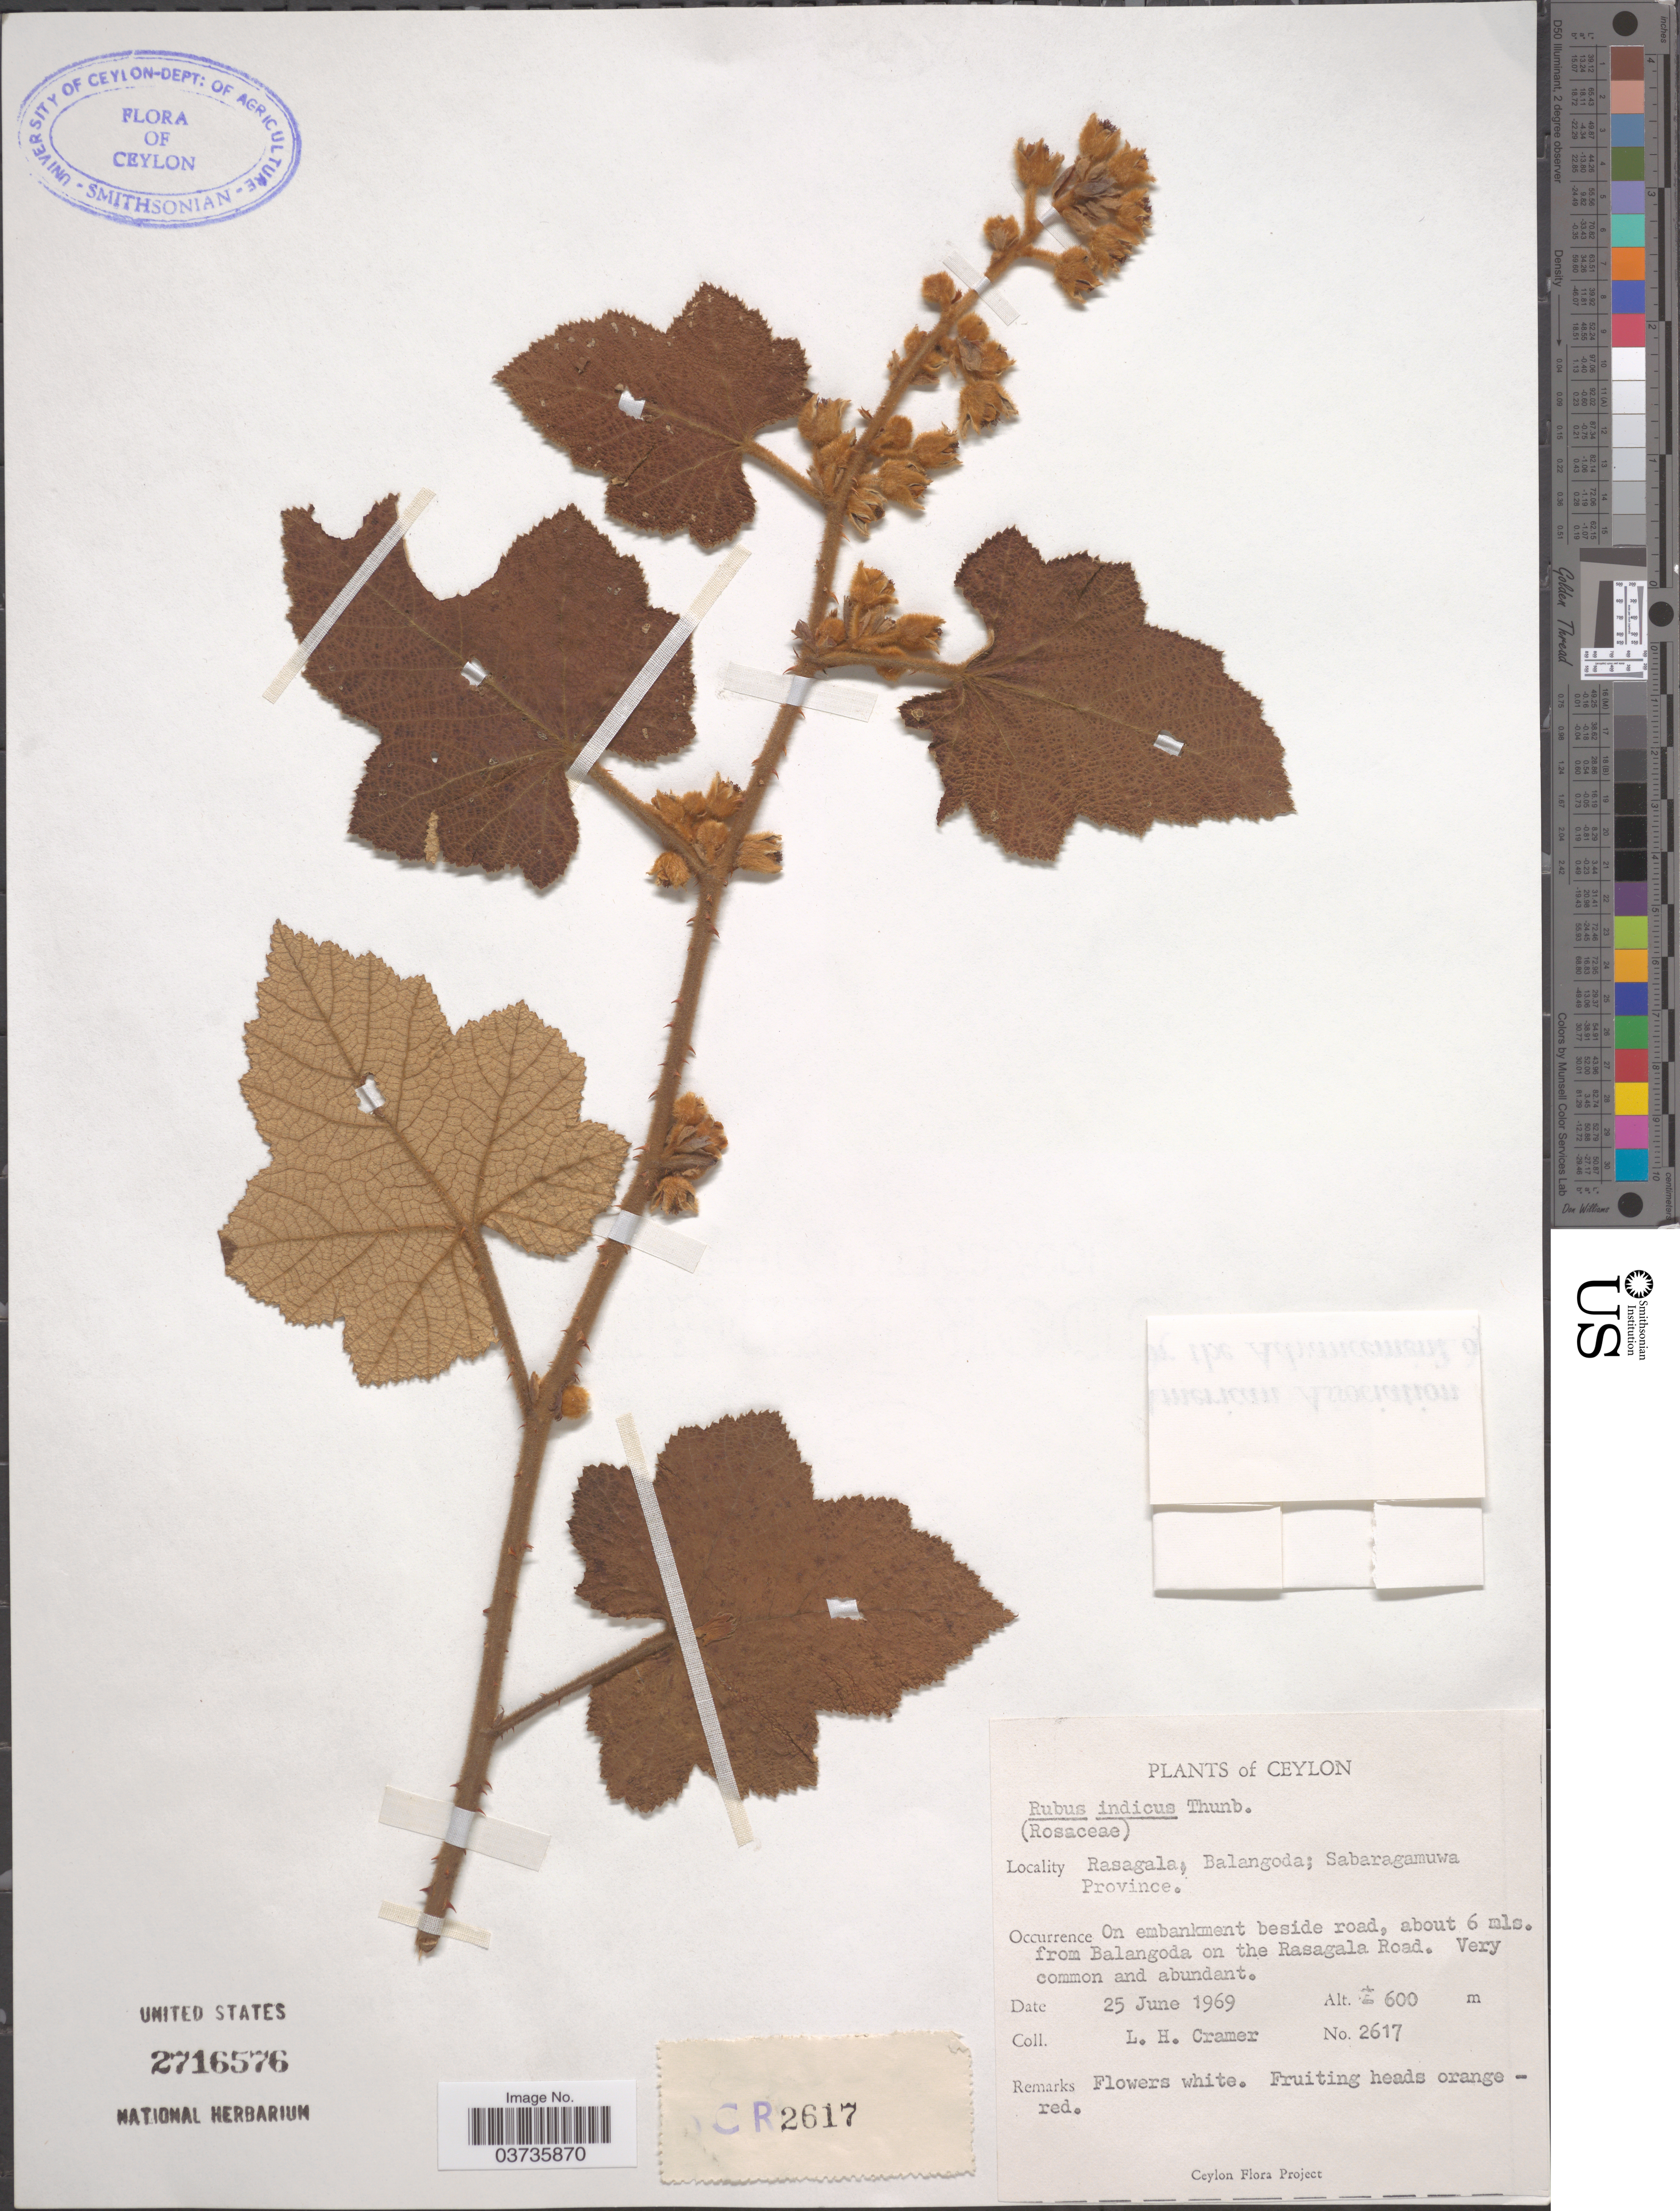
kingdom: Plantae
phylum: Tracheophyta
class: Magnoliopsida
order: Rosales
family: Rosaceae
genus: Rubus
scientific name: Rubus indicus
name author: Lesch. ex Ser.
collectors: L. H. Cramer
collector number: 2617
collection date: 1969-06-25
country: Sri Lanka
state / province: Sabaragamuwa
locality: Ceylon. Rasagala; Balangoda. About 6 mls. from Balangoda on the Rasagala Road.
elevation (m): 600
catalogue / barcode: US 2716576